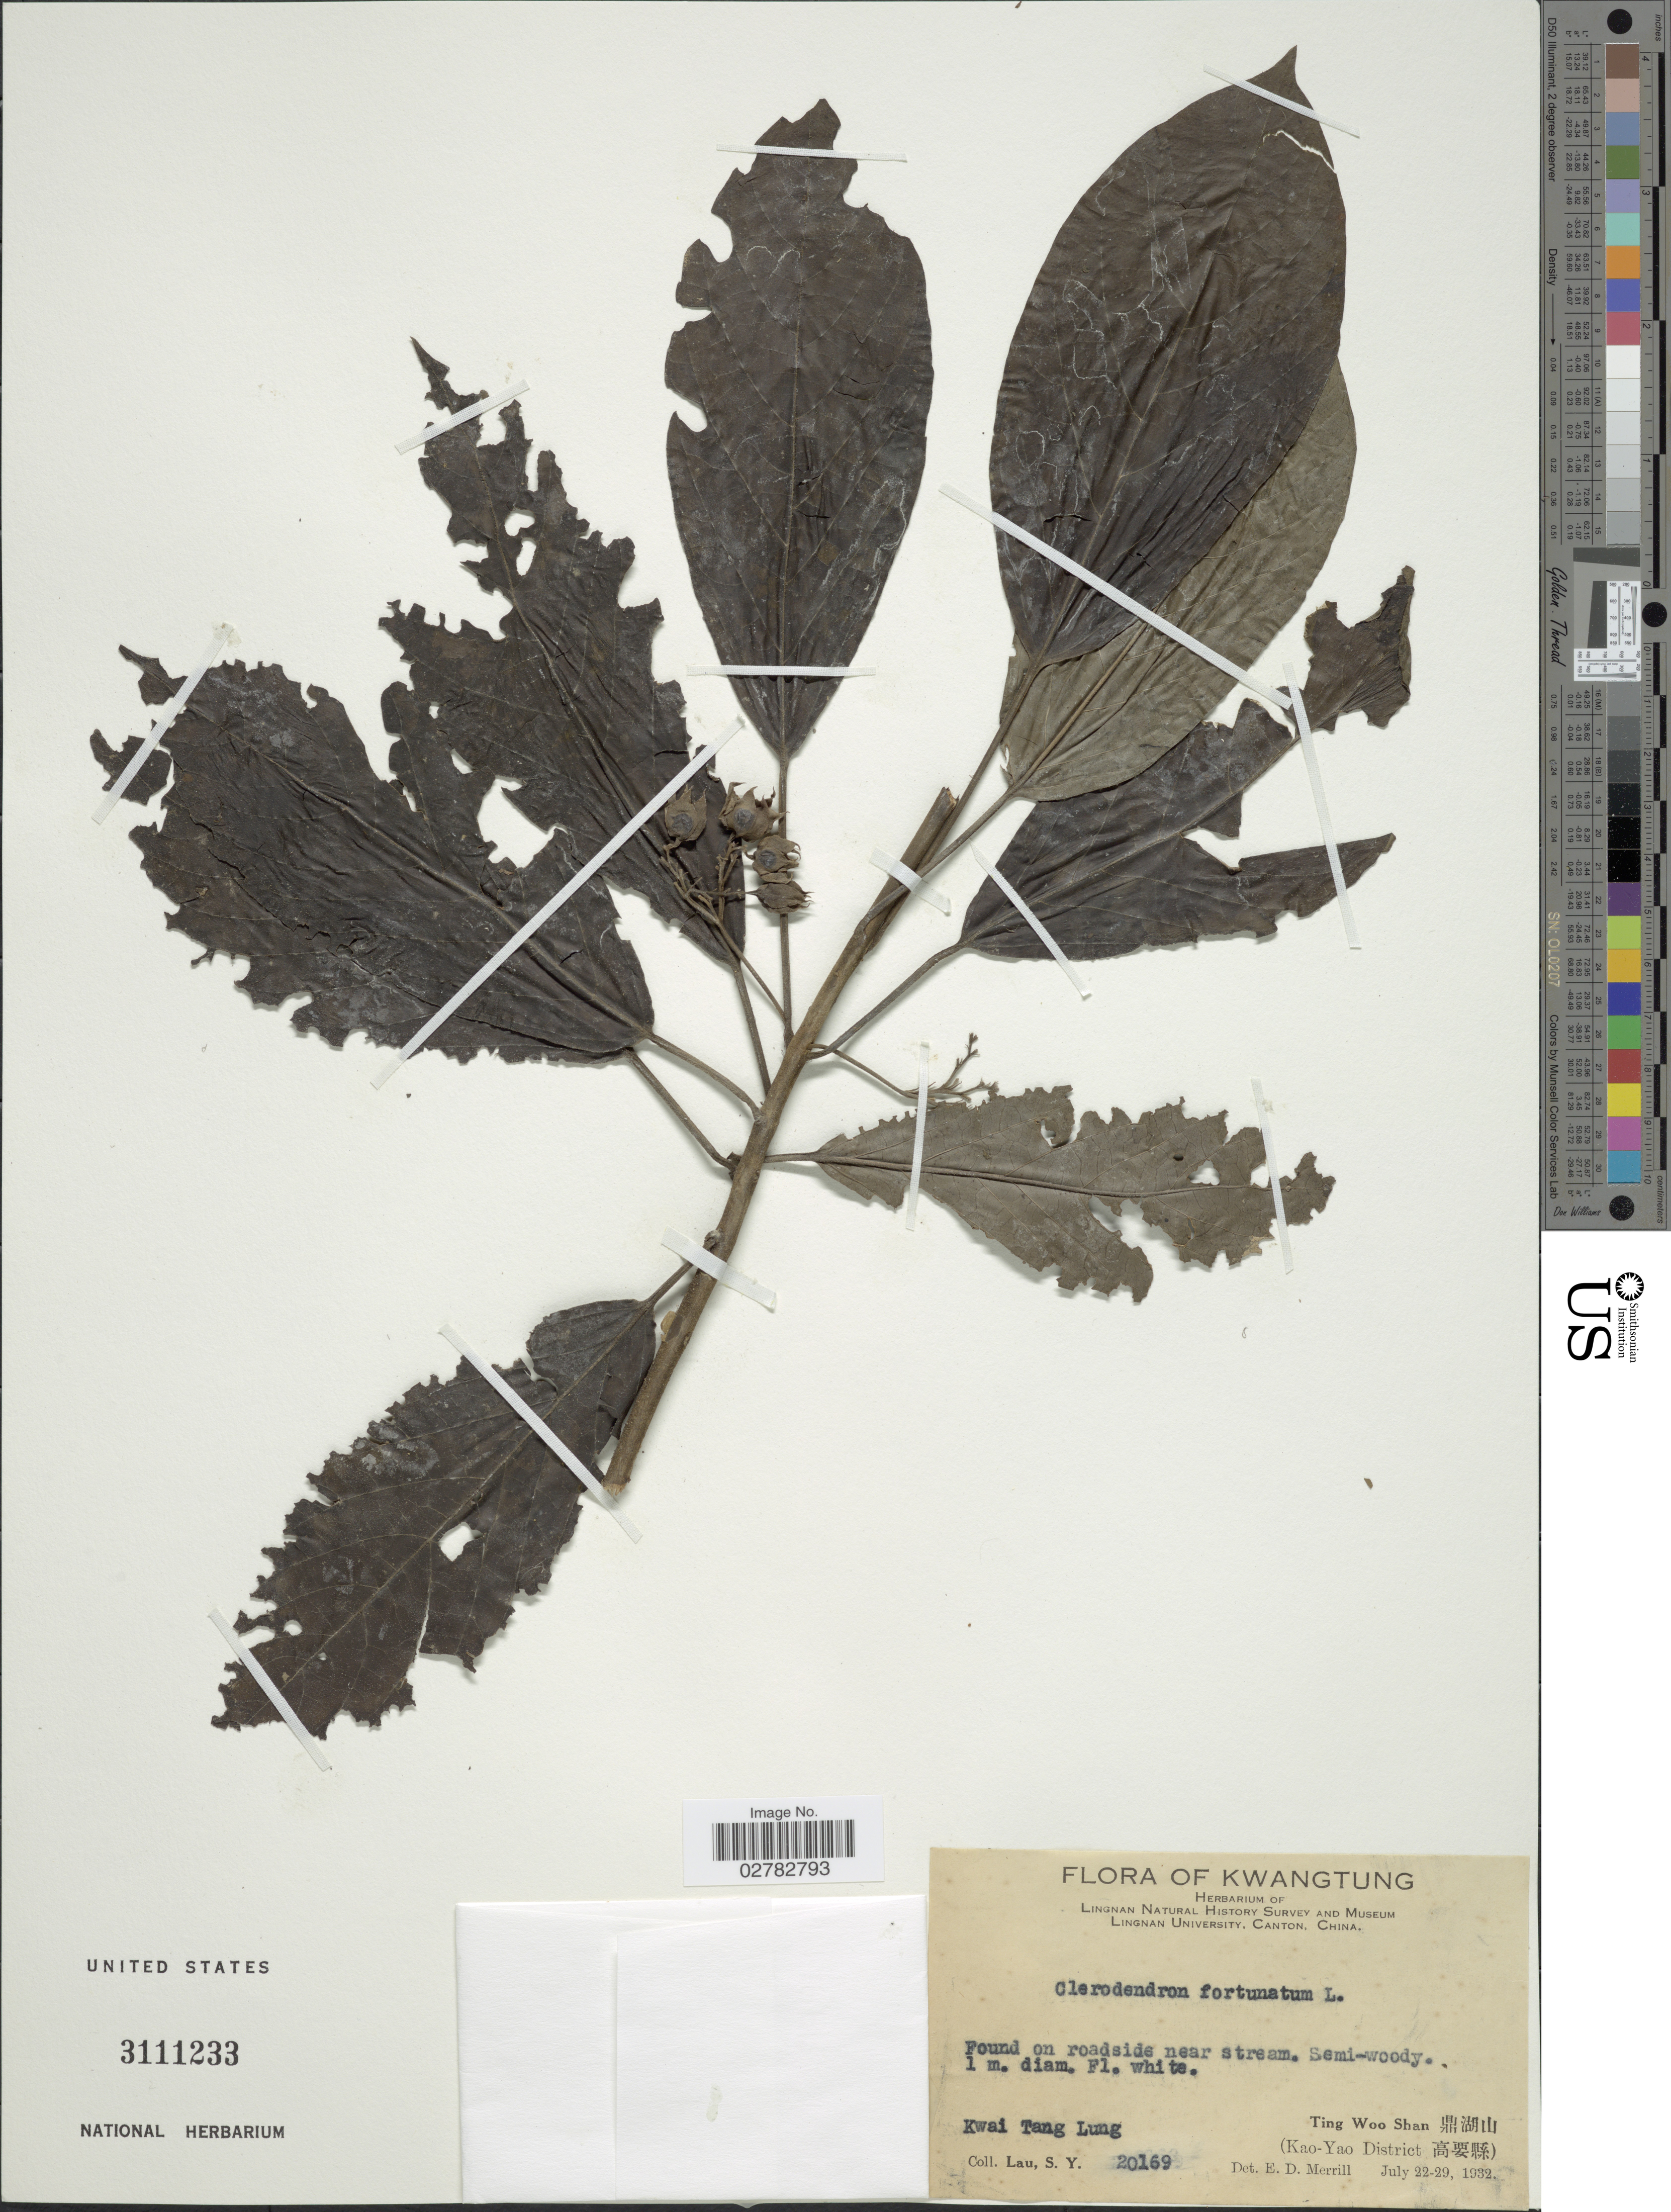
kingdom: Plantae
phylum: Tracheophyta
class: Magnoliopsida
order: Lamiales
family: Lamiaceae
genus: Clerodendrum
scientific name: Clerodendrum fortunatum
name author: L.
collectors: S. Y. Lau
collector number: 20169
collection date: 1932-07-22/1932-07-29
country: China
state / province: Guangdong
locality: Kwangtung. Kwai Tang Lung. Ting Woo Shan. (Kao-Yao District).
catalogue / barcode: US 3111233